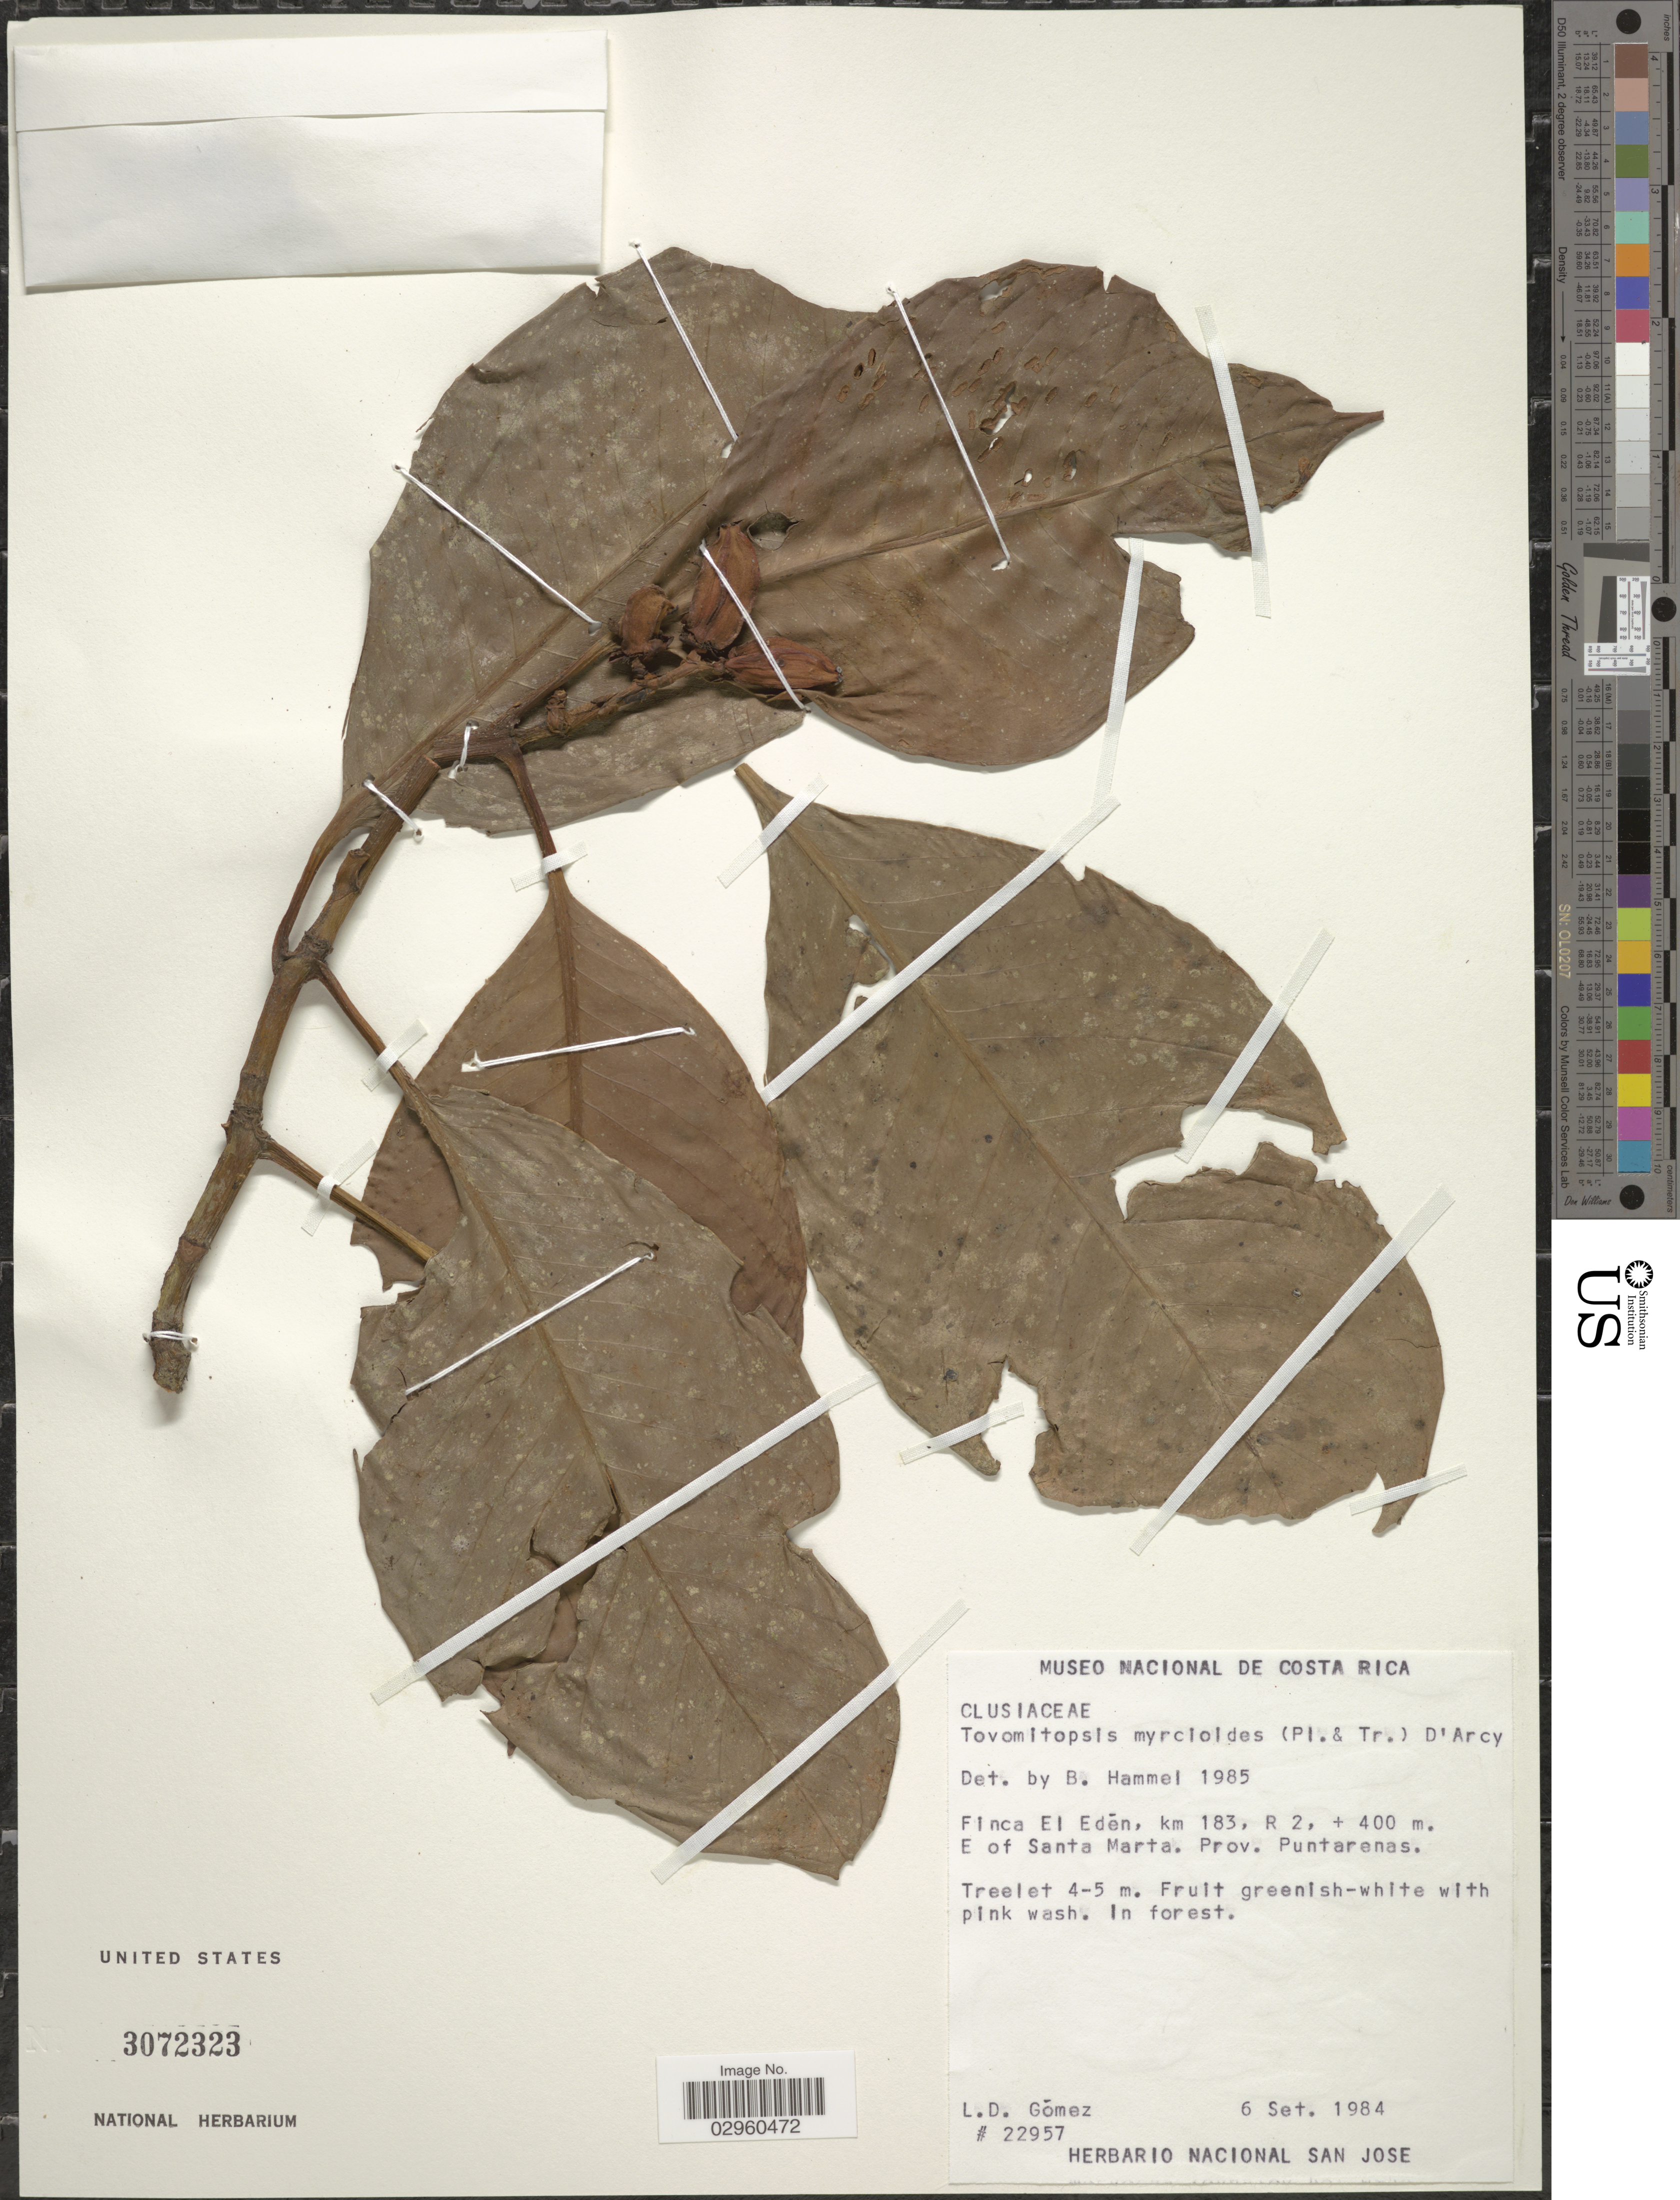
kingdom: Plantae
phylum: Tracheophyta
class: Magnoliopsida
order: Malpighiales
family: Clusiaceae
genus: Tovomitopsis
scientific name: Tovomitopsis myrcioides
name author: (Planch. & Triana) D'Arcy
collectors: L. D. Gómez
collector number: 22957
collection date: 1984-09-06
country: Costa Rica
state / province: Puntarenas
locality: Finca El Edén, km 183, R 2, E of Santa Marta. Prov. Puntarenas.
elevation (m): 400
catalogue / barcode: US 3072323